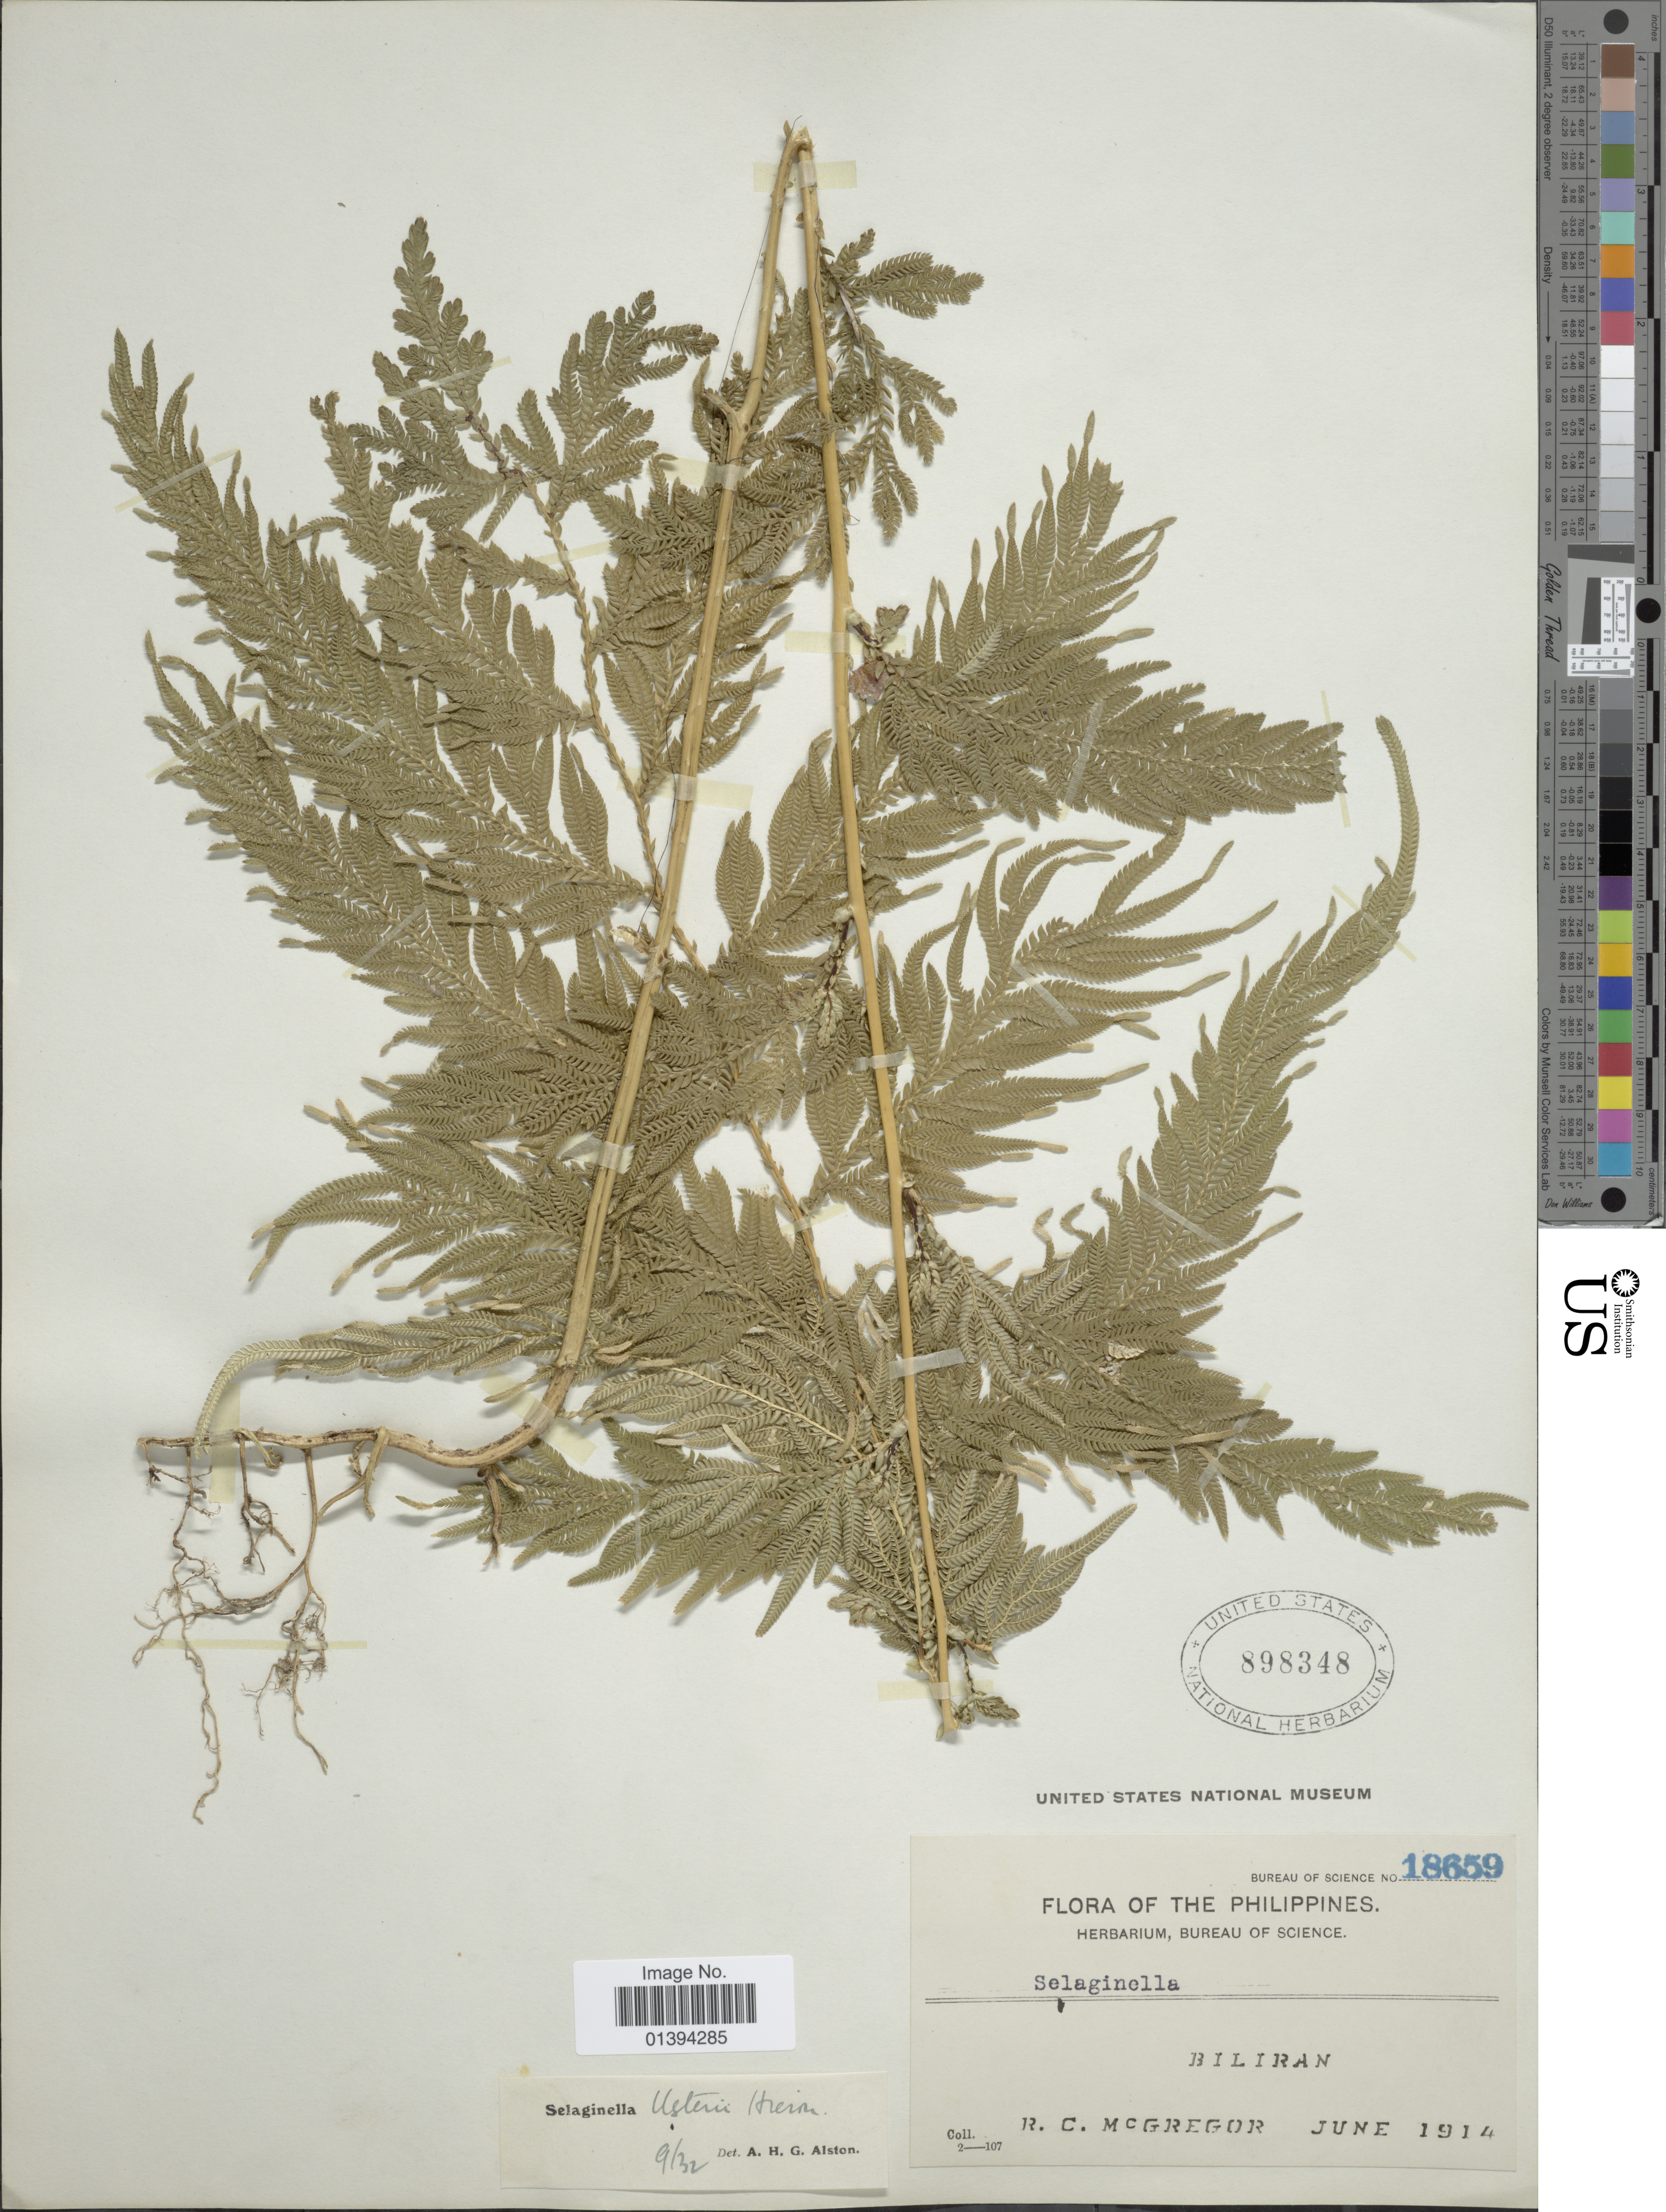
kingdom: Plantae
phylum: Tracheophyta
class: Lycopodiopsida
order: Selaginellales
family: Selaginellaceae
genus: Selaginella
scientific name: Selaginella usterii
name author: Hieron.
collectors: R. C. McGregor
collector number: Bureau of Science 18659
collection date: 1914-06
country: Philippines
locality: Biliran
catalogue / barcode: US 898348